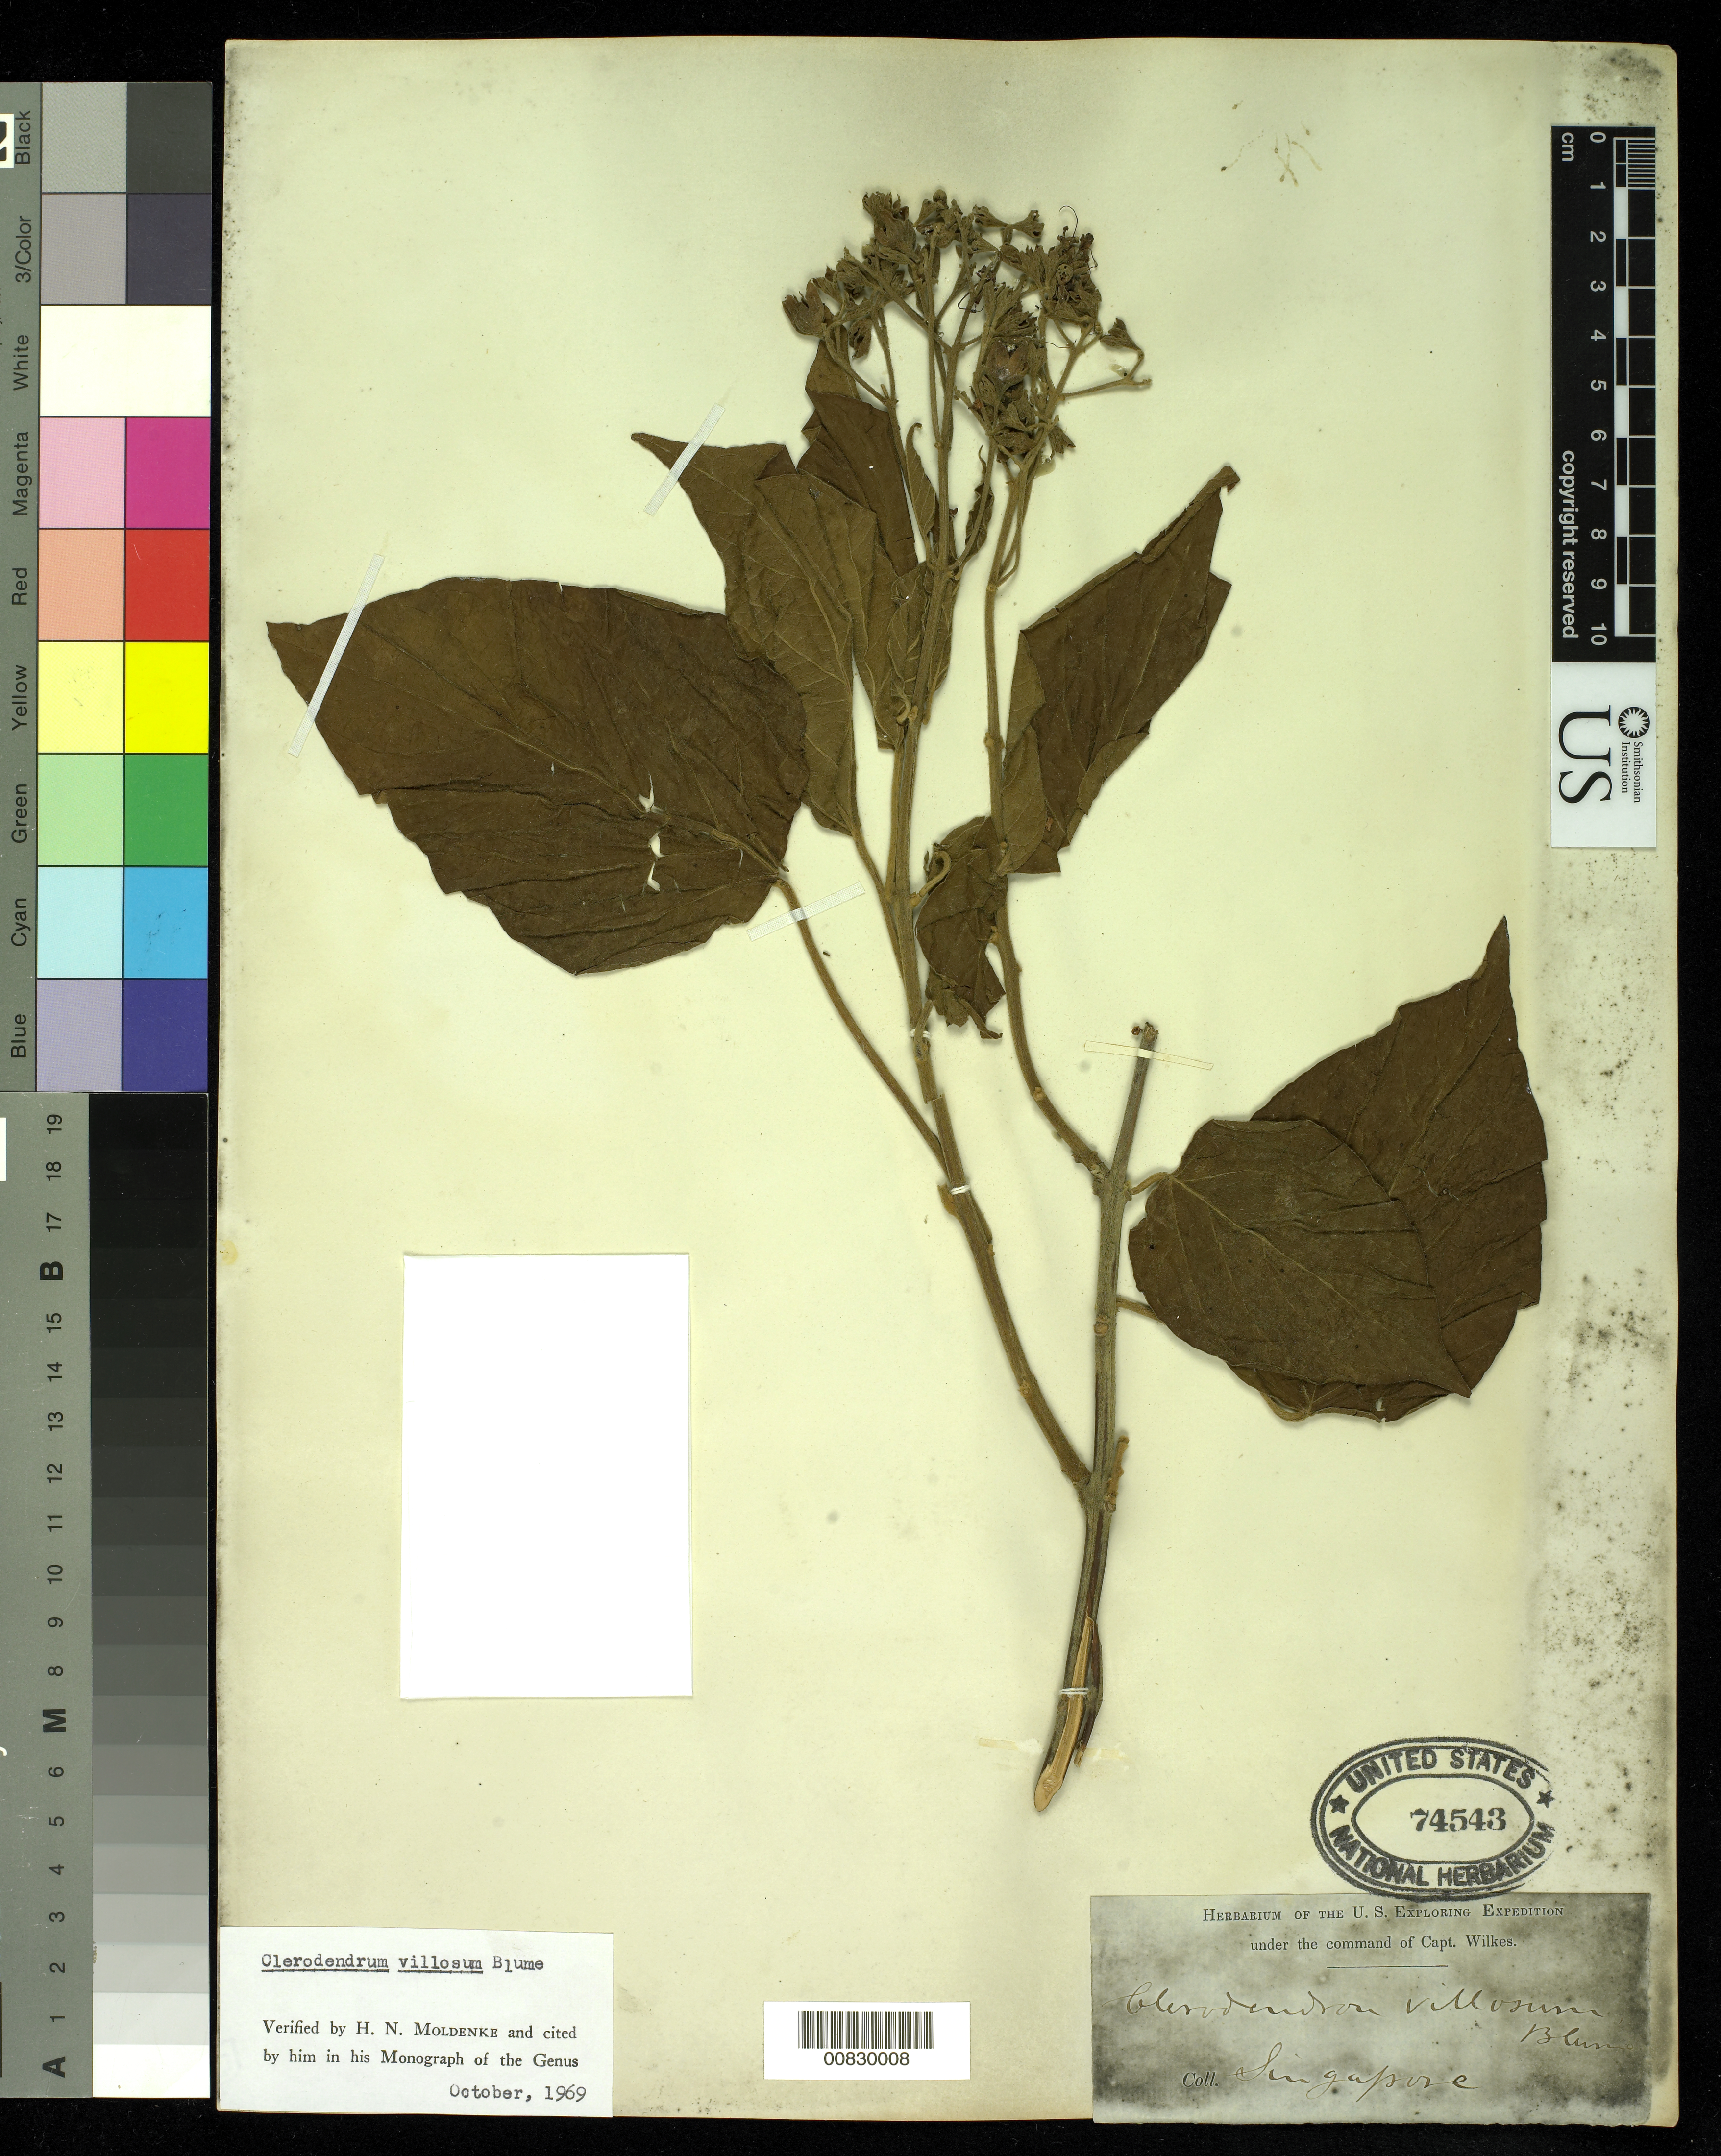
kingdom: Plantae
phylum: Tracheophyta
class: Magnoliopsida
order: Lamiales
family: Lamiaceae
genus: Clerodendrum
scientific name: Clerodendrum villosum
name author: Blume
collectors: Wilkes Explor. Exped.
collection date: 1838/1842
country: Singapore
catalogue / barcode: US 74543